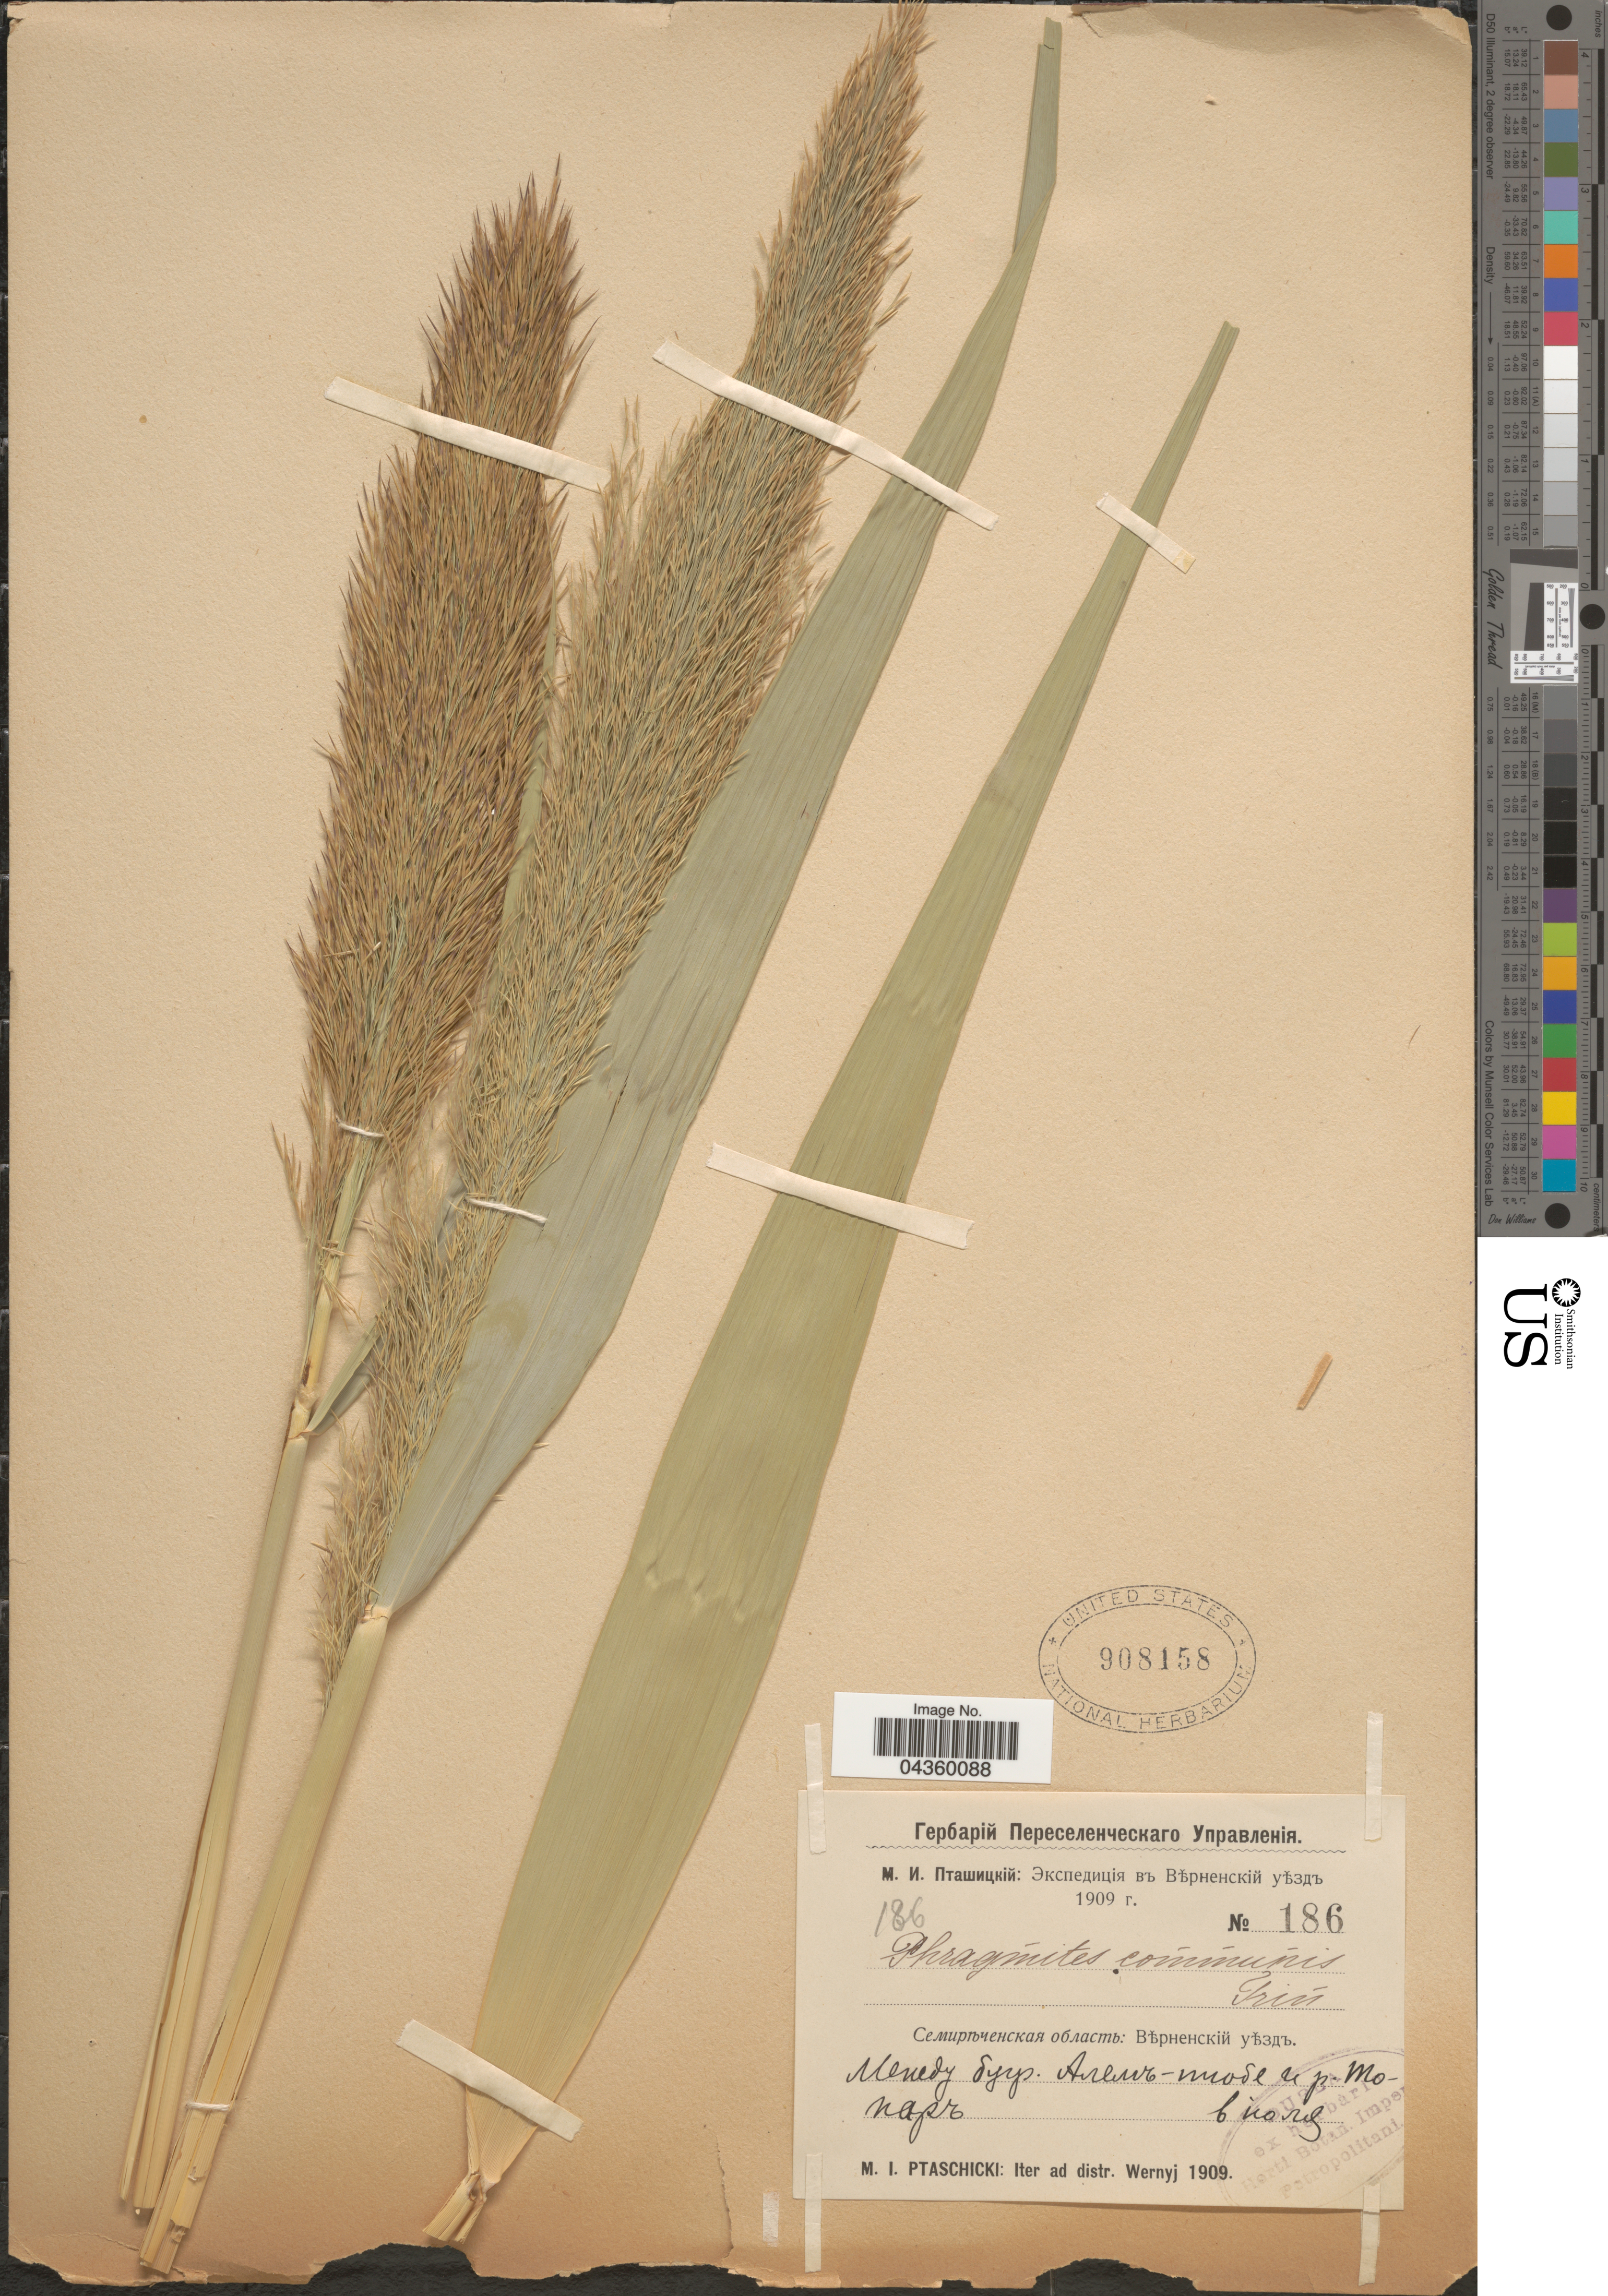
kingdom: Plantae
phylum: Tracheophyta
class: Liliopsida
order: Poales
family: Poaceae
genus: Phragmites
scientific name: Phragmites australis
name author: (Cav.) Trin. ex Steud.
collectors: M. Ptaschicki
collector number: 186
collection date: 1909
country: Kazakhstan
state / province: Almaty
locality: Iter ad distr. Wernyj. Between Alem-Tyube and river Topar.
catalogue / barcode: US 908158